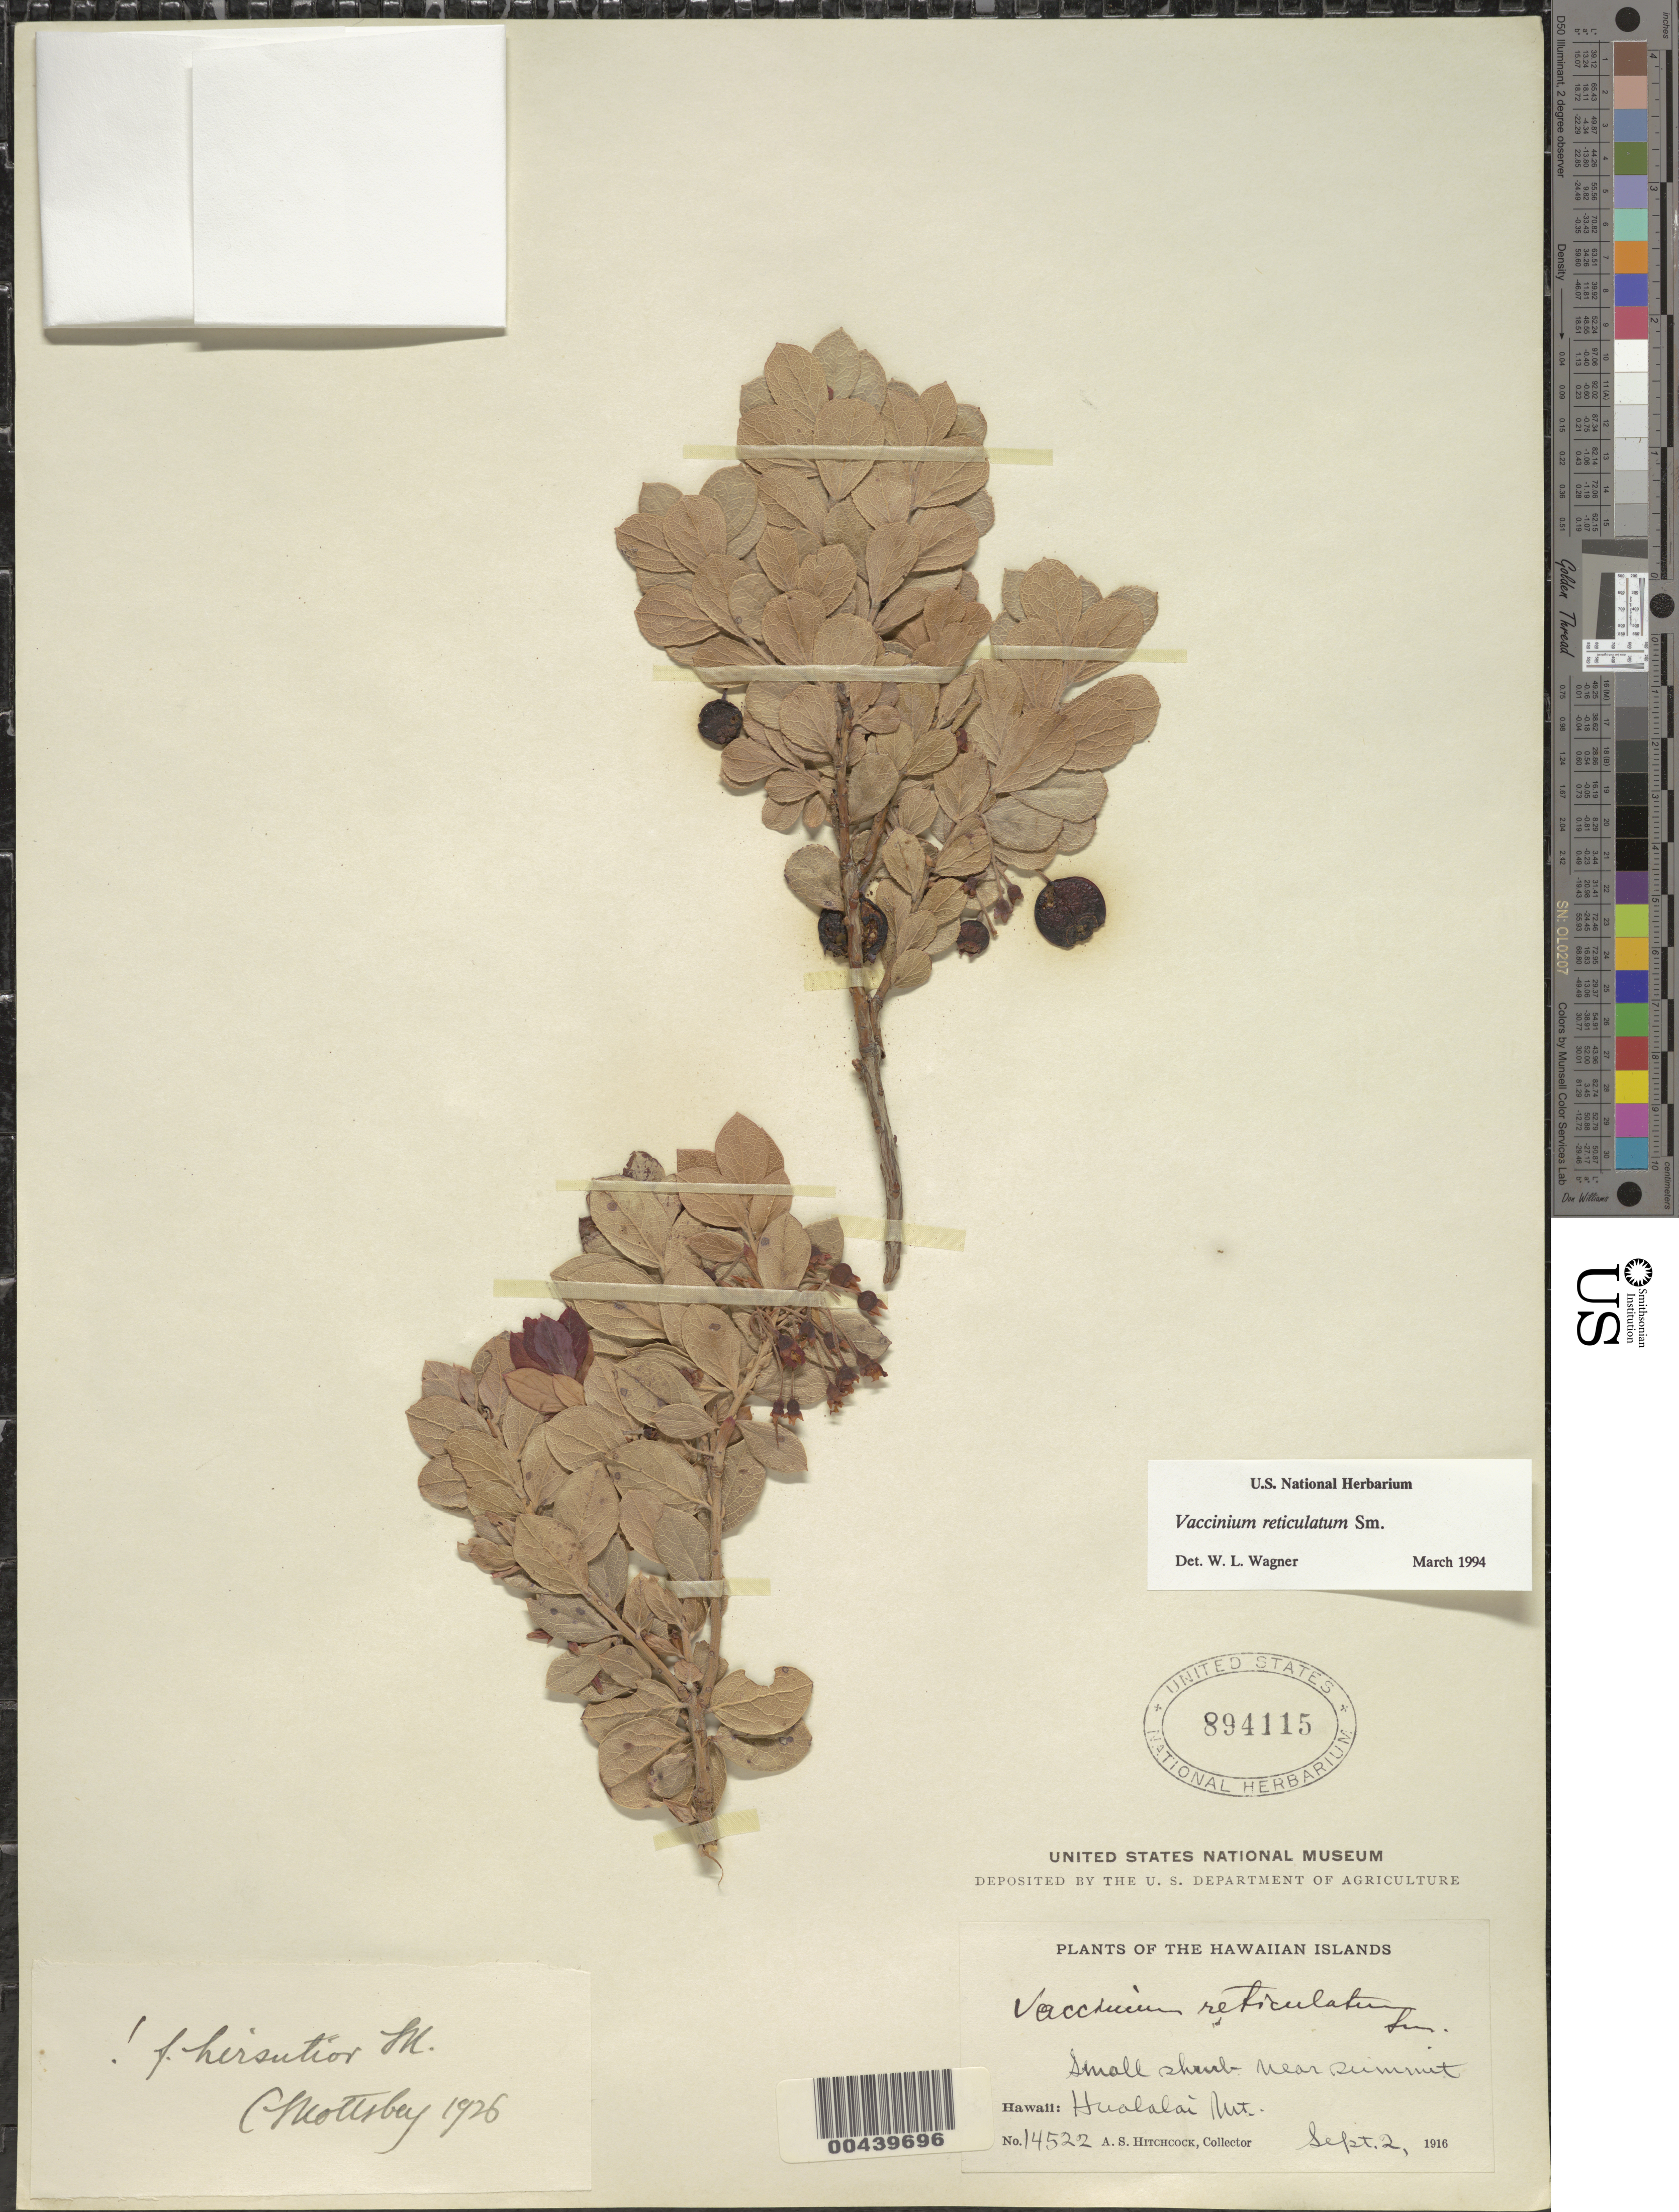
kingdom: Plantae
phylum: Tracheophyta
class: Magnoliopsida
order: Ericales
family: Ericaceae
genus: Vaccinium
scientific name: Vaccinium reticulatum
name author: Sm.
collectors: A. S. Hitchcock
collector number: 14522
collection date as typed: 2 Sep 1916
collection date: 1916-09-02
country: United States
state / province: Hawaii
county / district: Hawaii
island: Hawaii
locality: Hualalai Mt., near summit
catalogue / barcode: US 894115